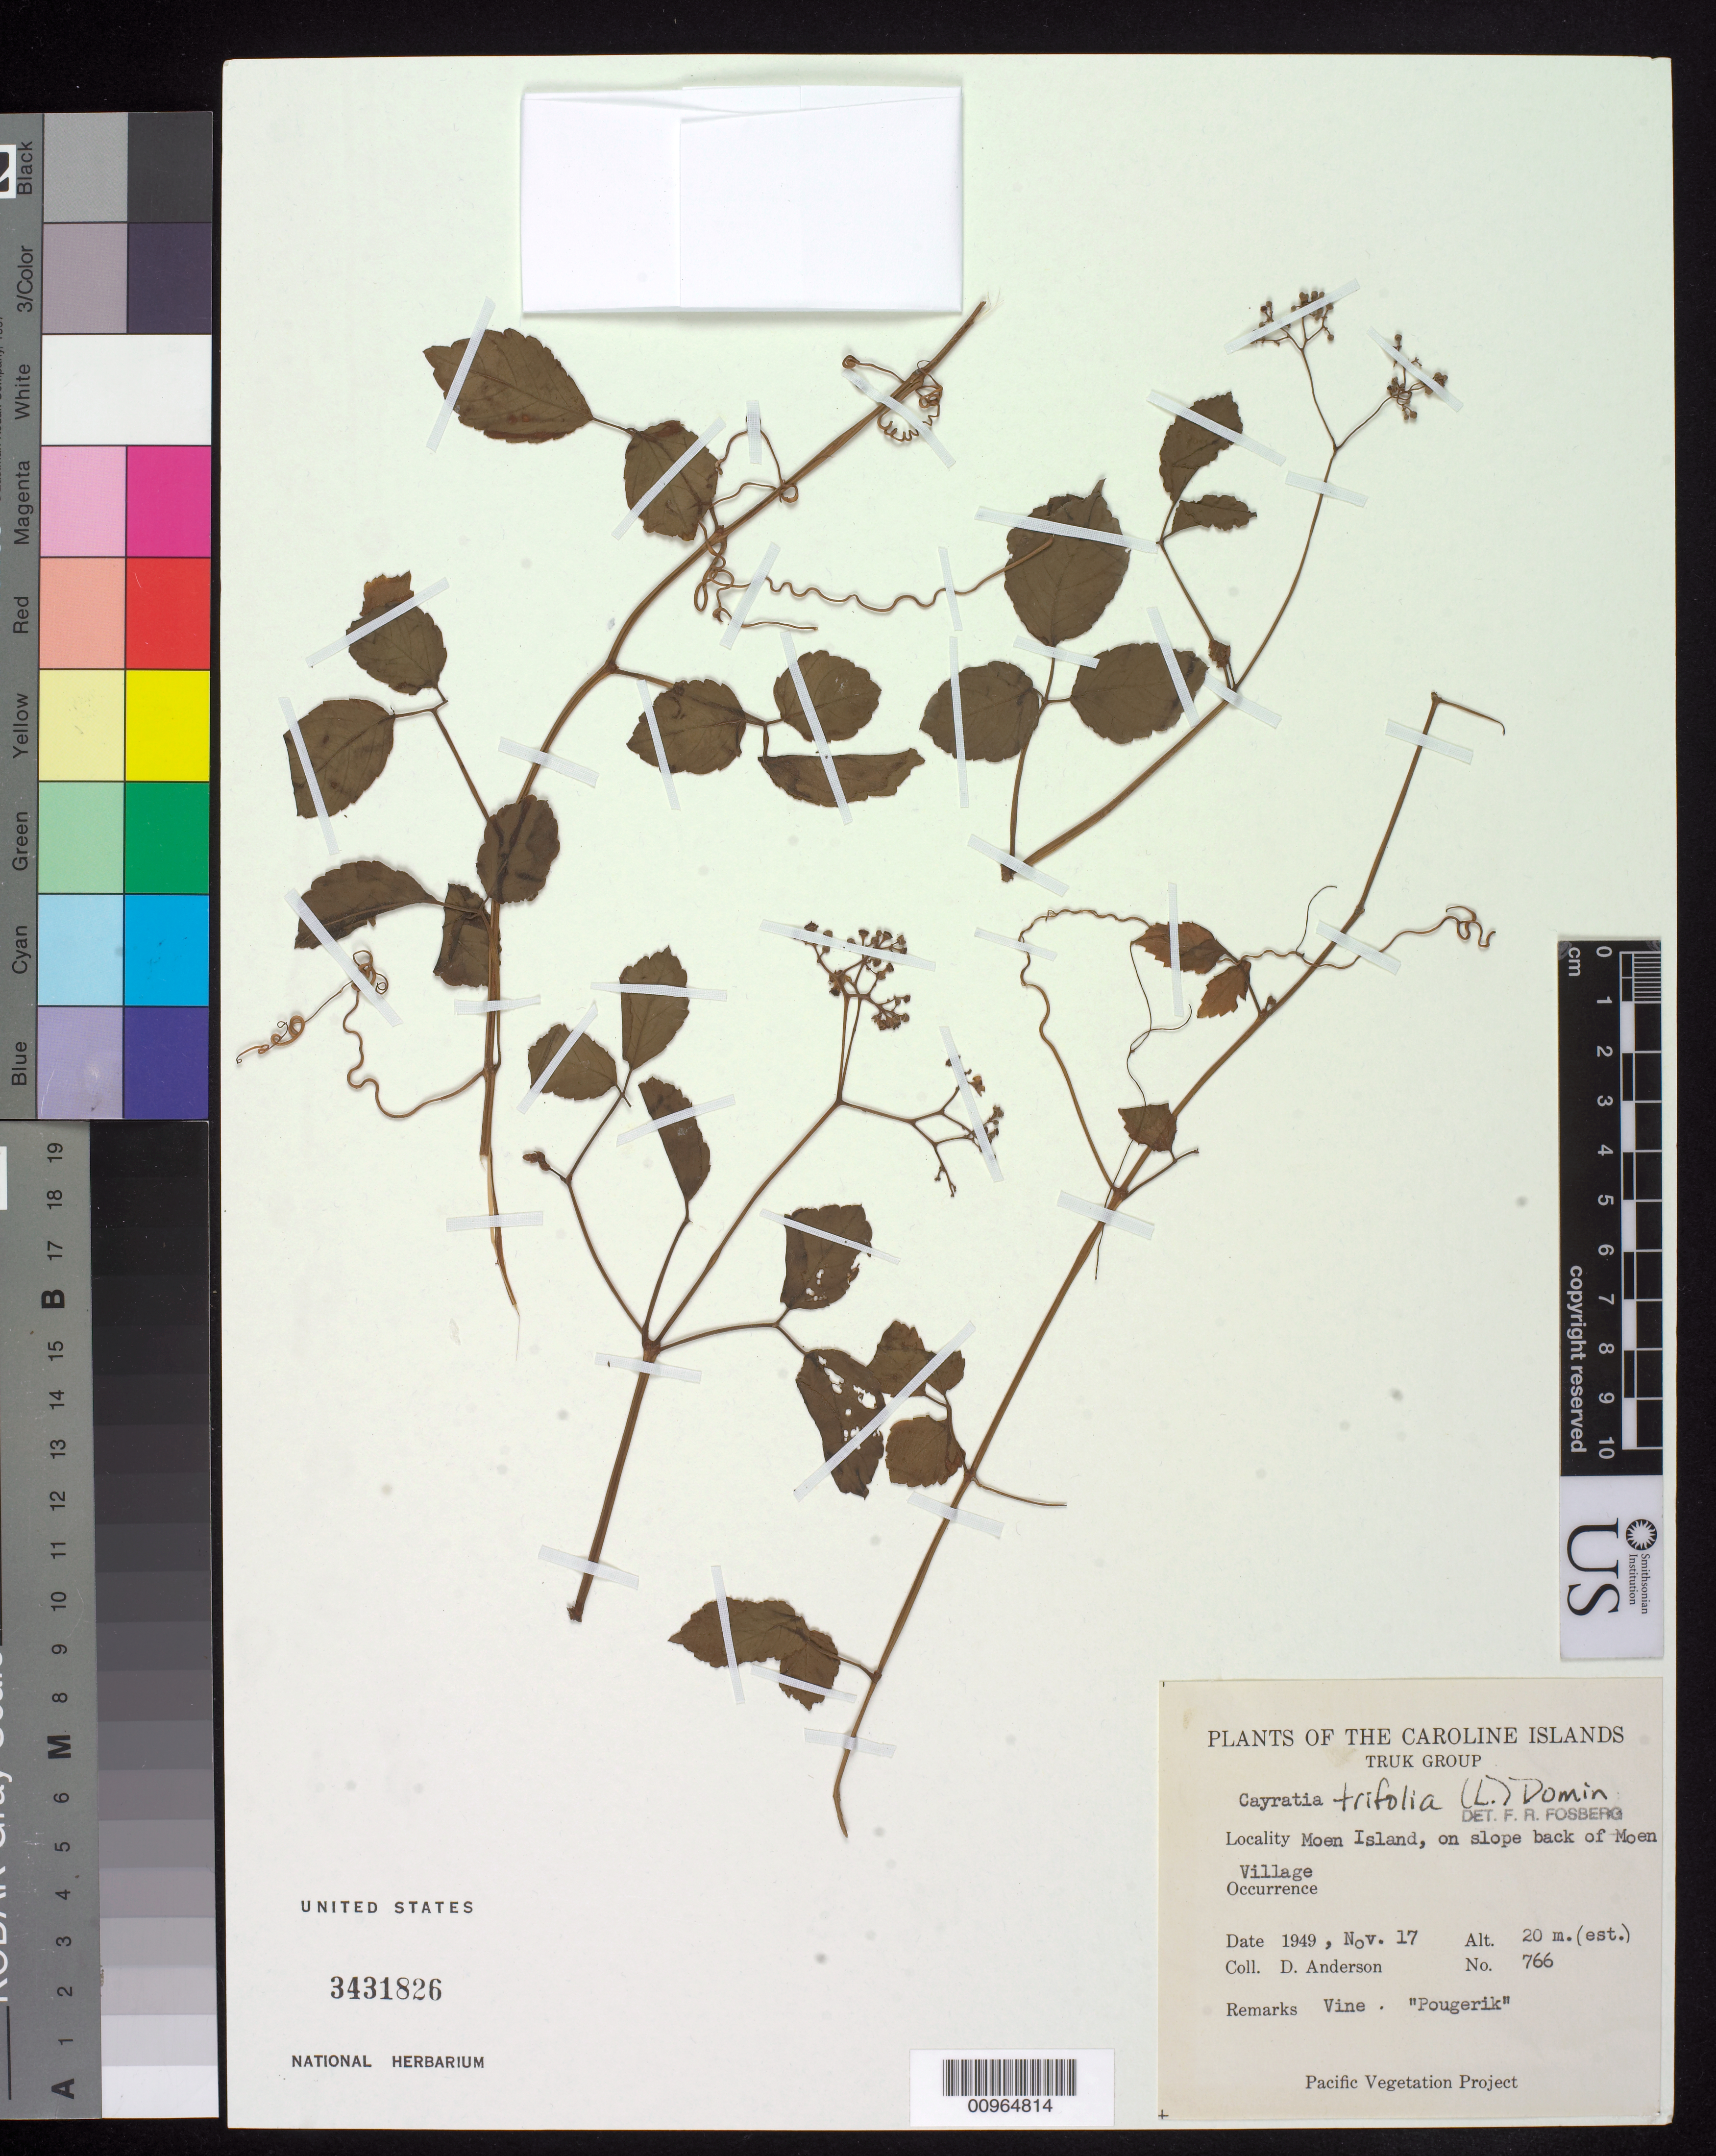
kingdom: Plantae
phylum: Tracheophyta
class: Magnoliopsida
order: Vitales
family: Vitaceae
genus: Causonis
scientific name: Causonis trifolia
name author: (L.) Mabb. & J. Wen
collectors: D. Anderson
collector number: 766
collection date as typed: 17 Nov 1949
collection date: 1949-11-17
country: Micronesia, Federated States of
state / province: Truk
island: Moen [Wono]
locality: on slope back of Moen village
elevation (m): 20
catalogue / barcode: US 3431826